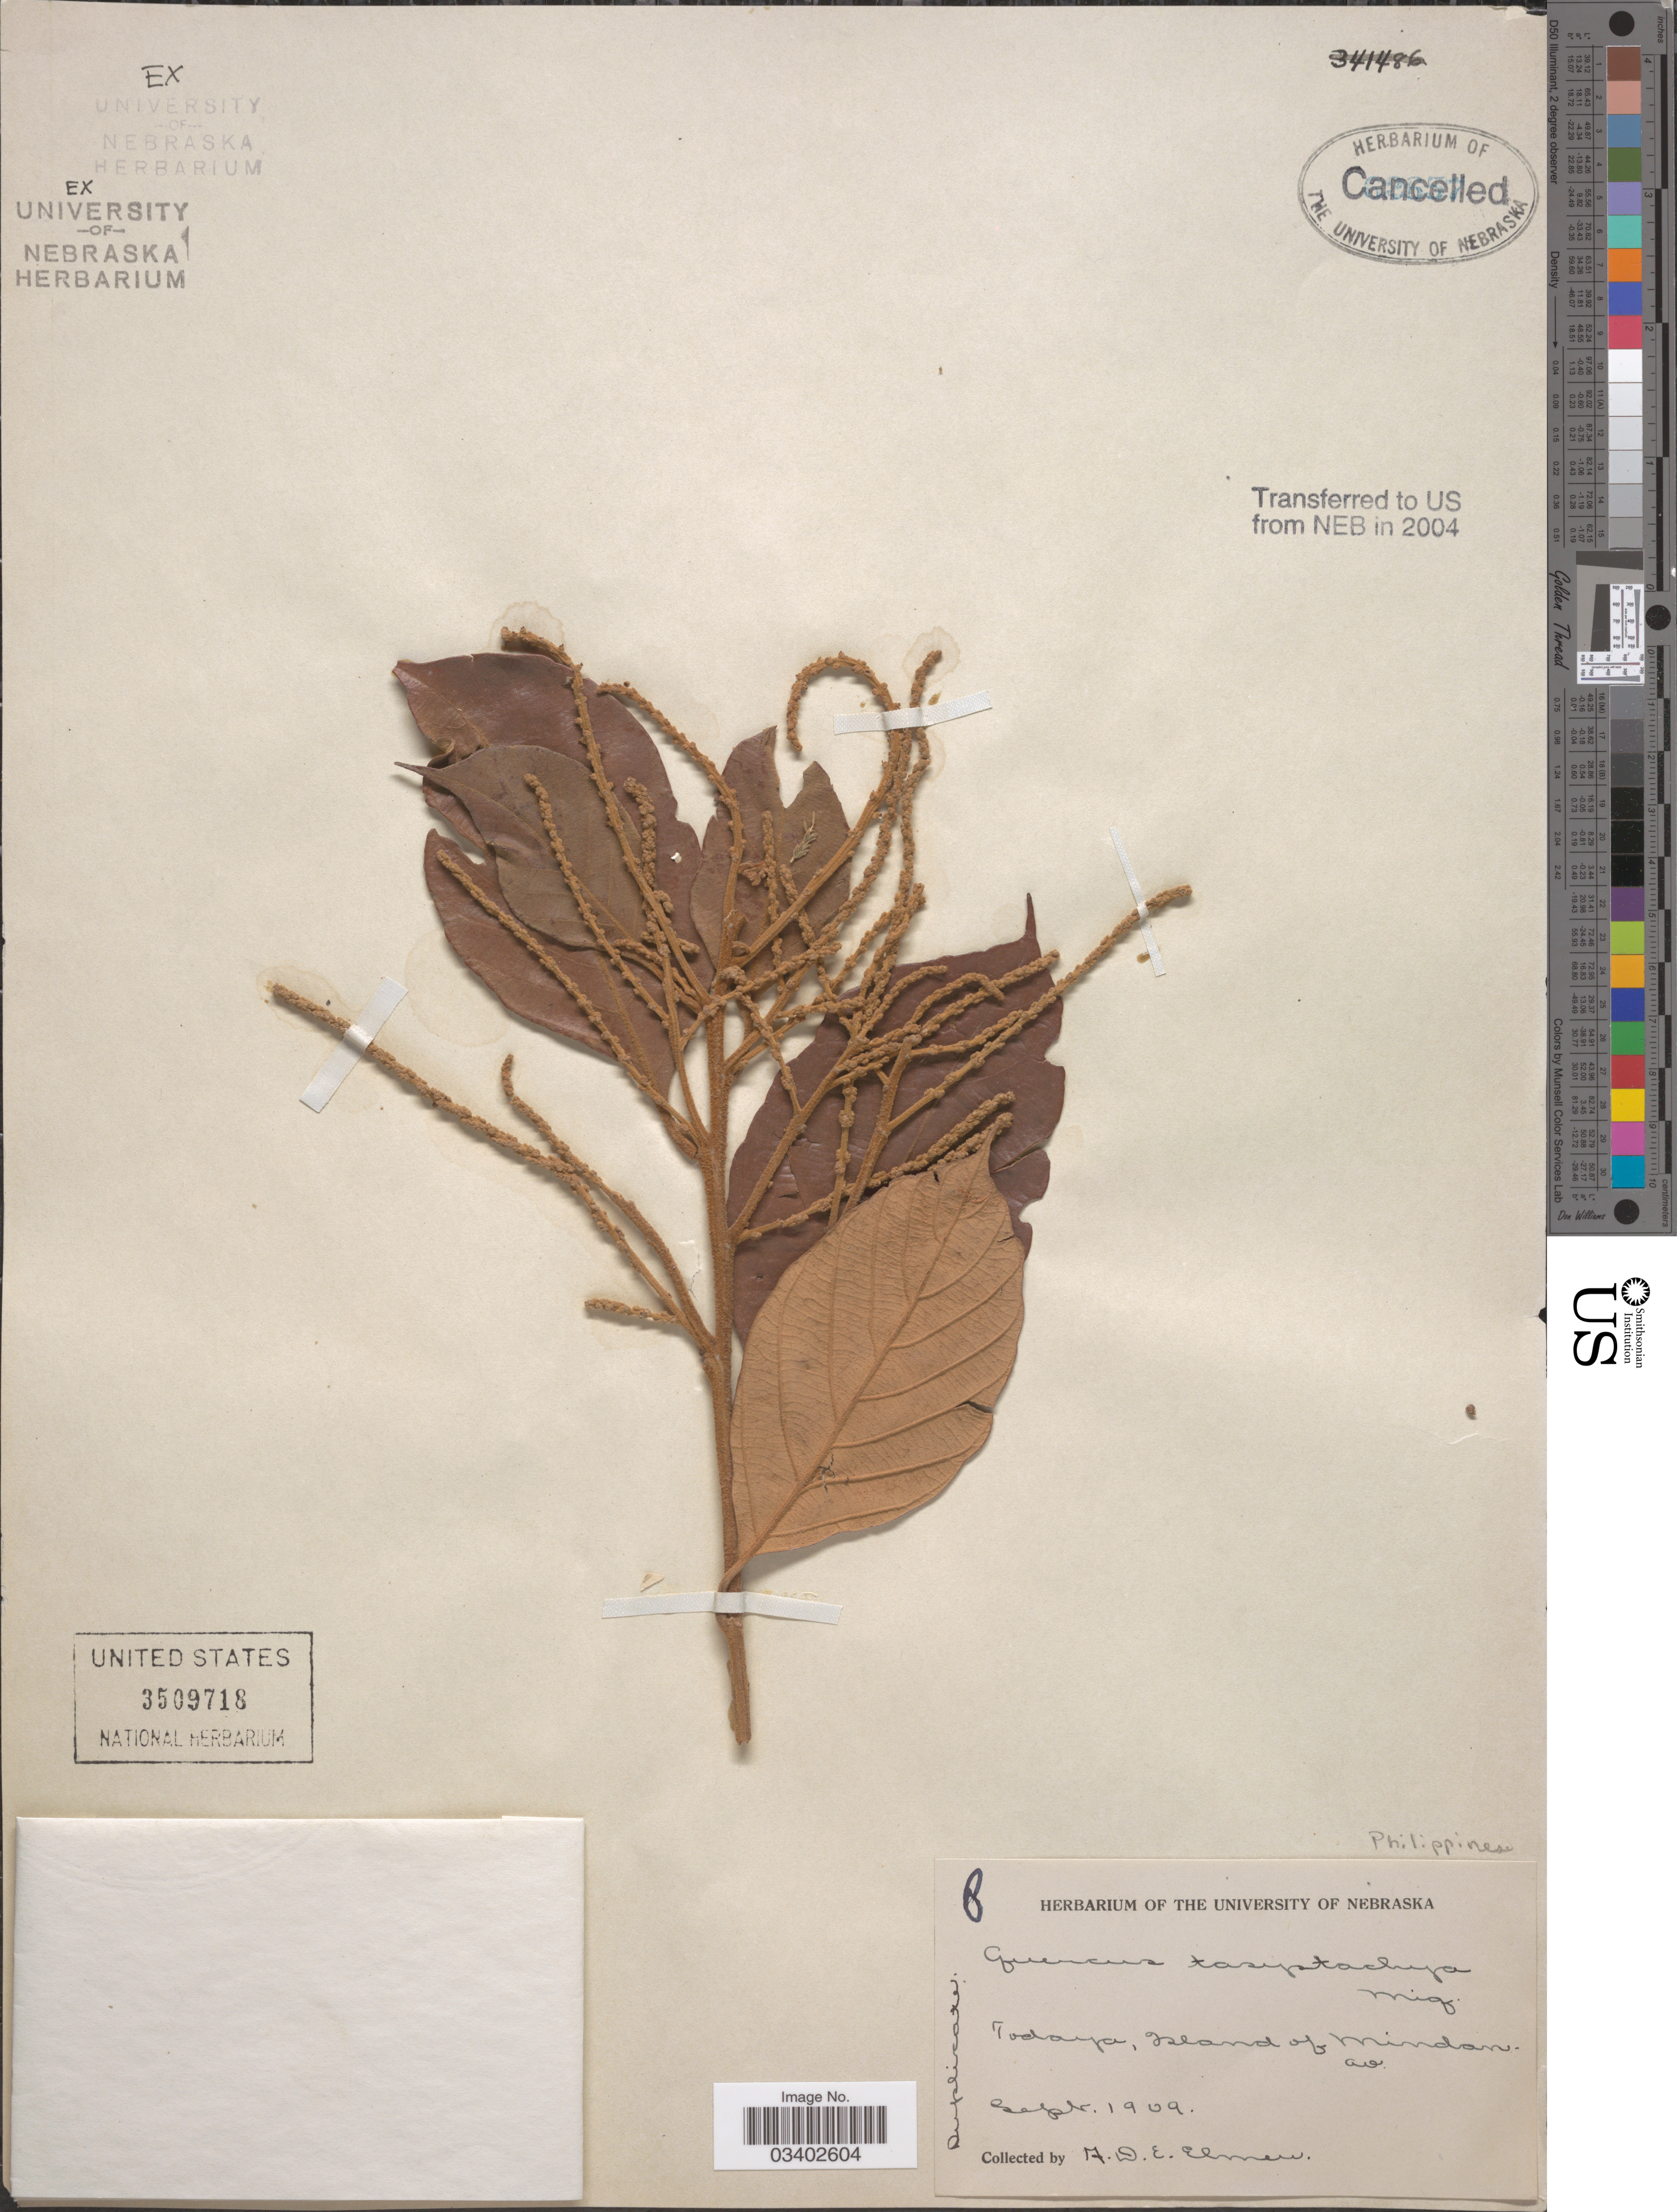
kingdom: Plantae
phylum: Tracheophyta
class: Magnoliopsida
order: Fagales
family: Fagaceae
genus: Lithocarpus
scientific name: Lithocarpus dasystachyus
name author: (Miq.) Rehder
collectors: A. D. E. Elmer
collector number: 8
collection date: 1909-09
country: Philippines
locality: Todaya, Island of Mindanao.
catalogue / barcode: US 3509718